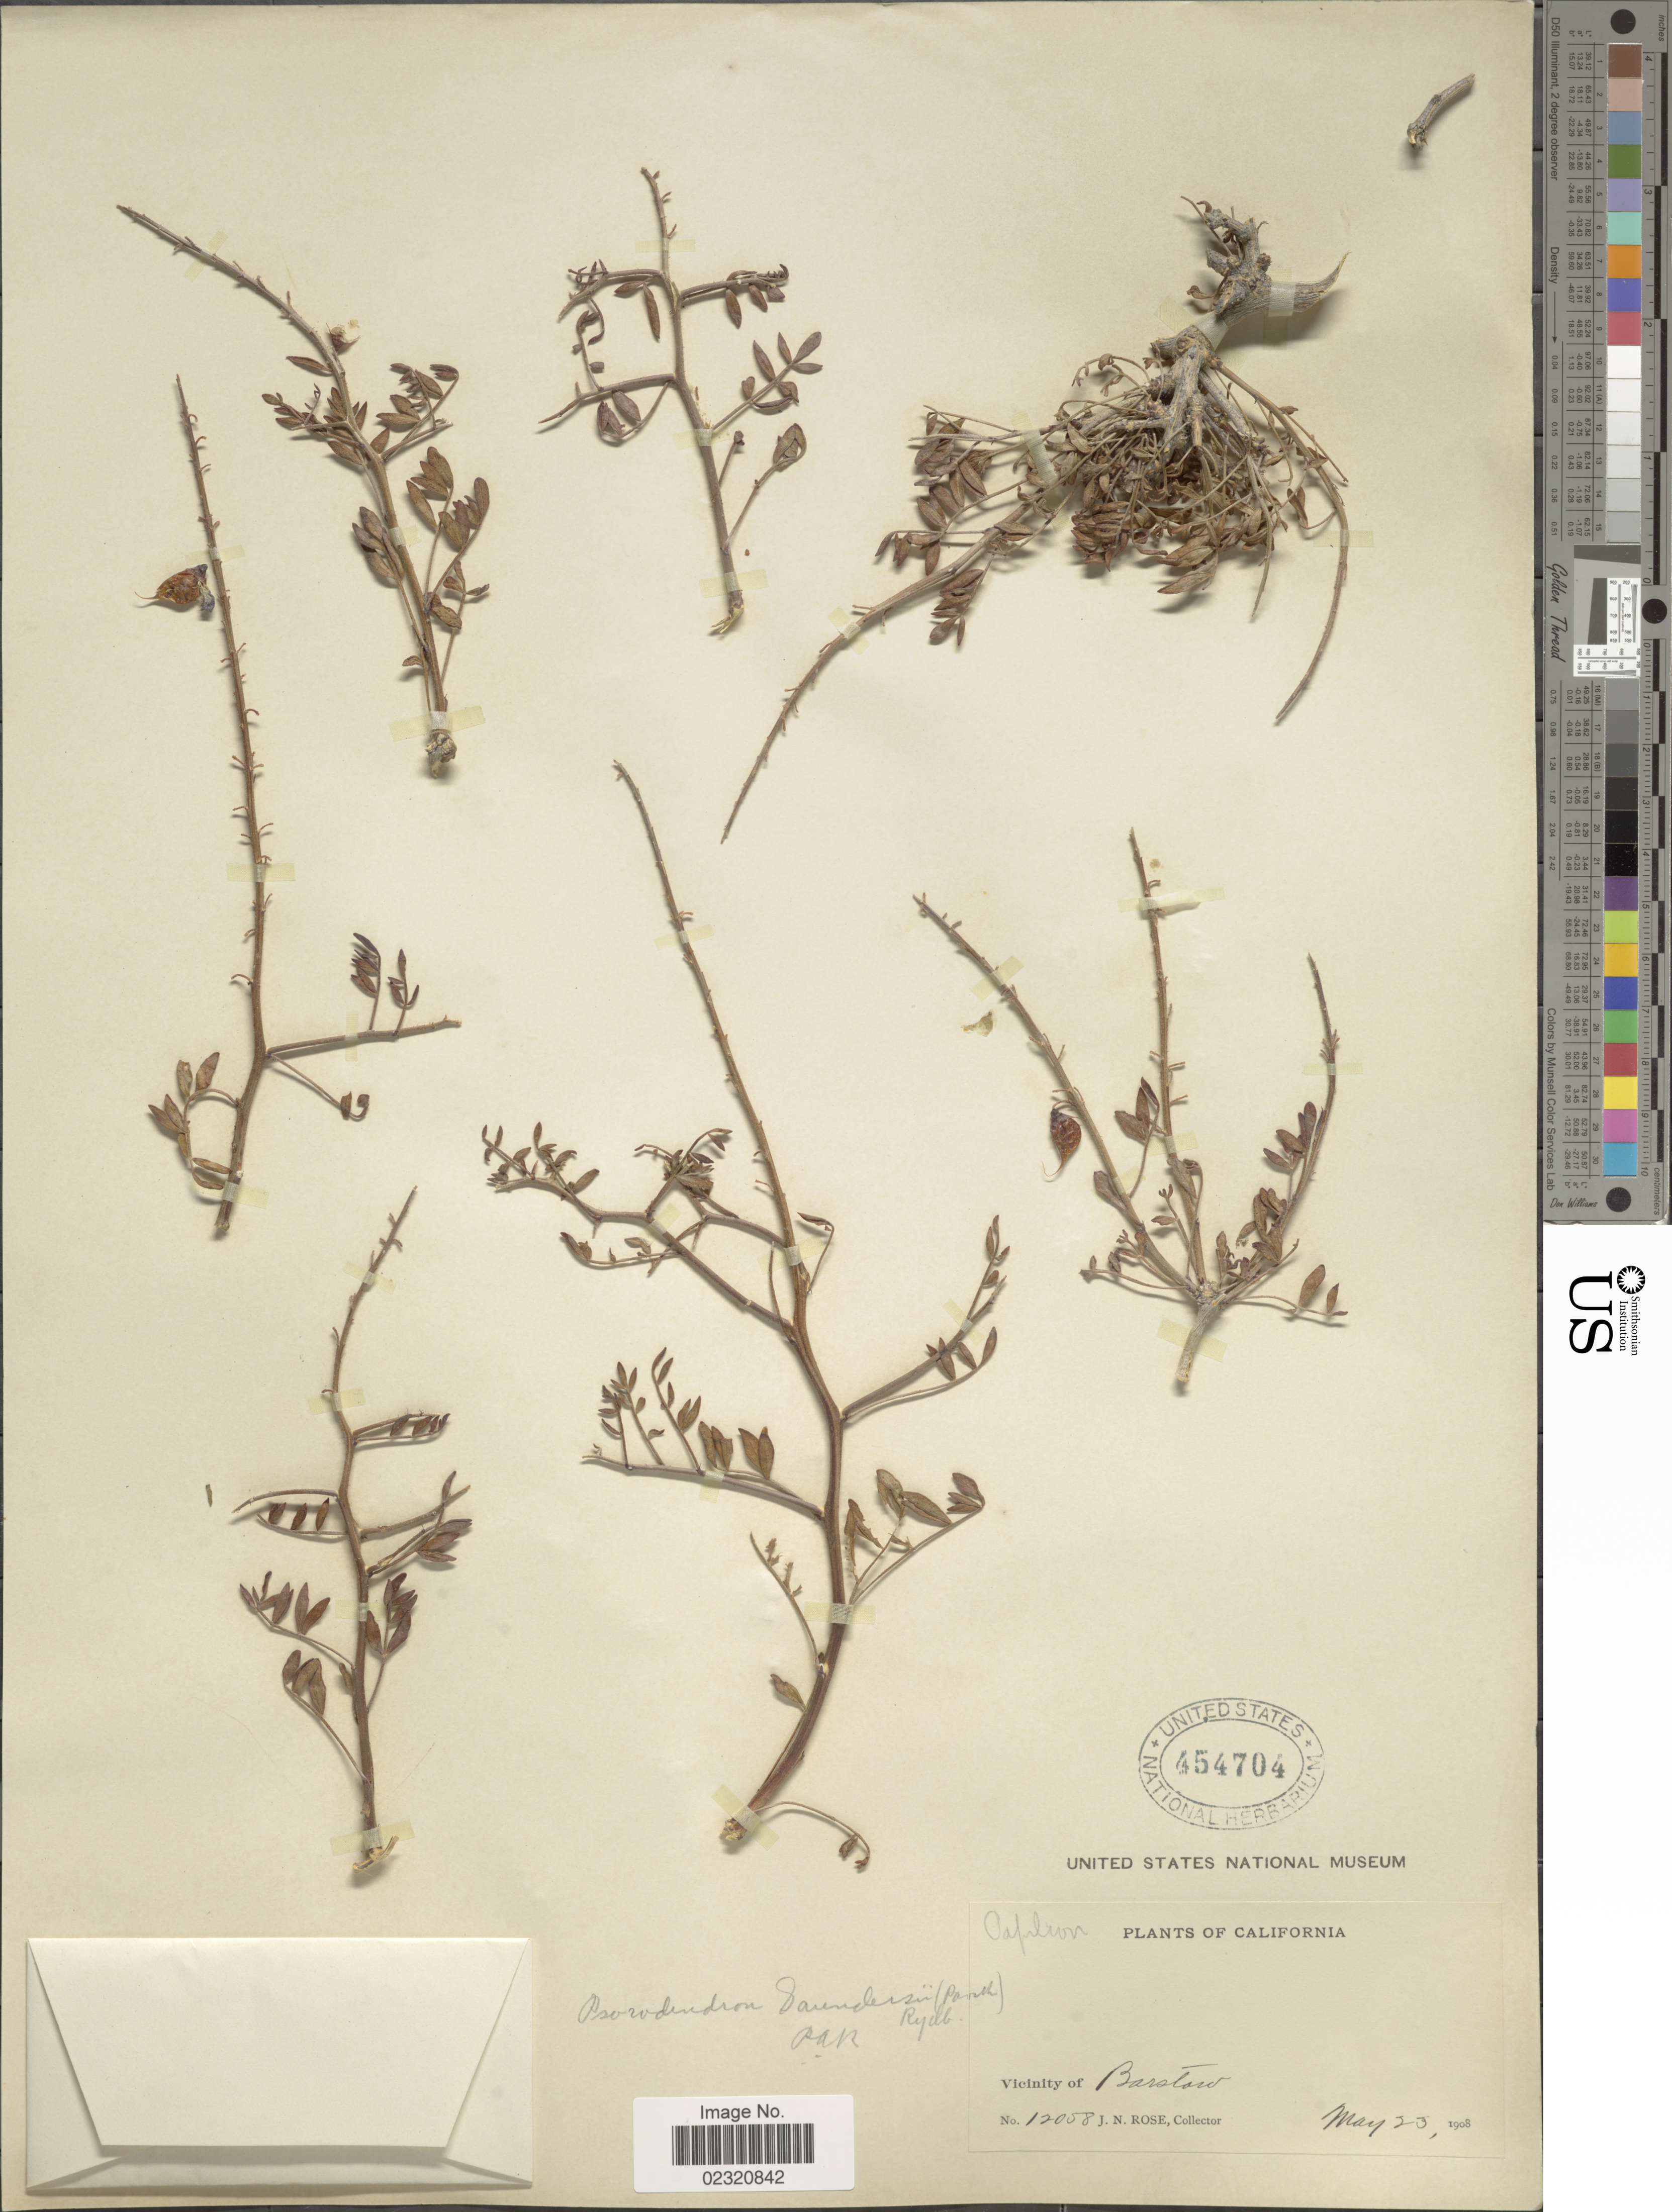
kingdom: Plantae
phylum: Tracheophyta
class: Magnoliopsida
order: Fabales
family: Fabaceae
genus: Psorothamnus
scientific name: Psorothamnus arborescens var. minutifolius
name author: (Parish) Barneby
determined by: Strong, Mark T., (BOT), Smithsonian Institution - National Museum of Natural History (UNITED STATES)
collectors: J. N. Rose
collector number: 12058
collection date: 1908-05-23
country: United States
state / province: California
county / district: San Bernardino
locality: Vicinity of Barstow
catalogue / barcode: US 454704